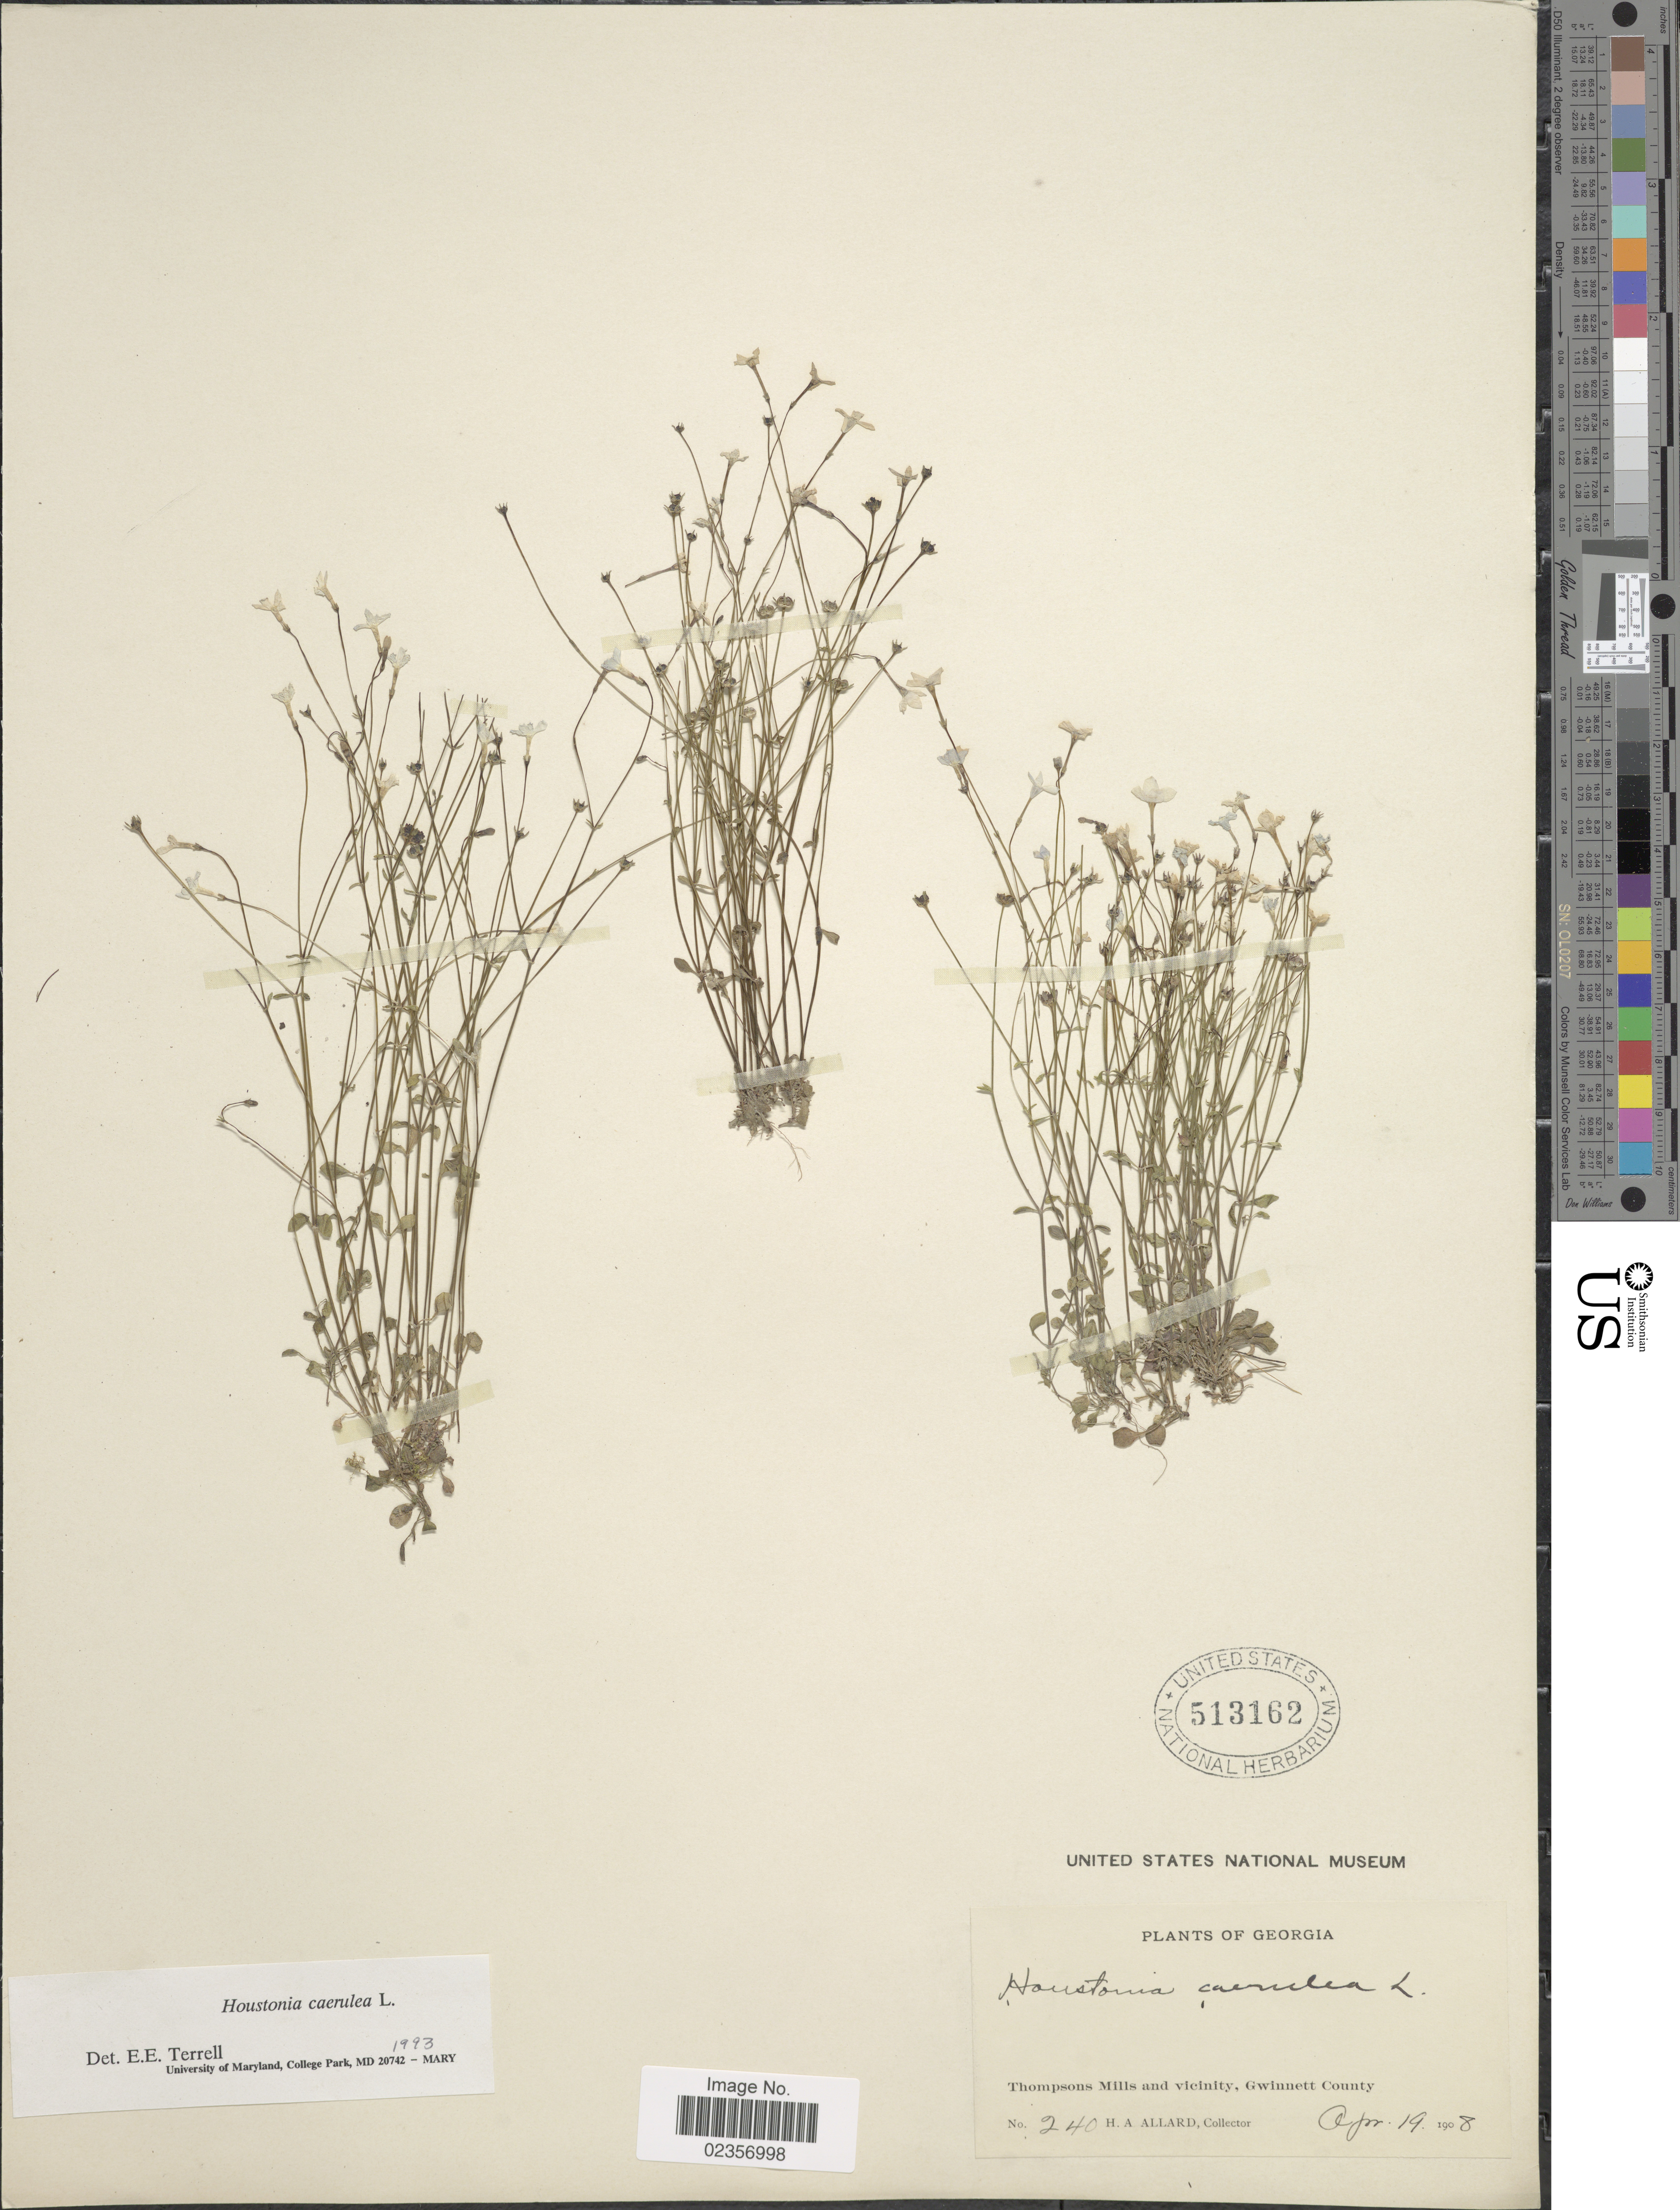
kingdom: Plantae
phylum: Tracheophyta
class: Magnoliopsida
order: Gentianales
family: Rubiaceae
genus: Houstonia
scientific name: Houstonia caerulea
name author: L.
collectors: H. A. Allard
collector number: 240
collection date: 1908-04-19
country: United States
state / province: Georgia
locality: Thompson Mills and vicinity, Gwinnett County.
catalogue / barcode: US 513162